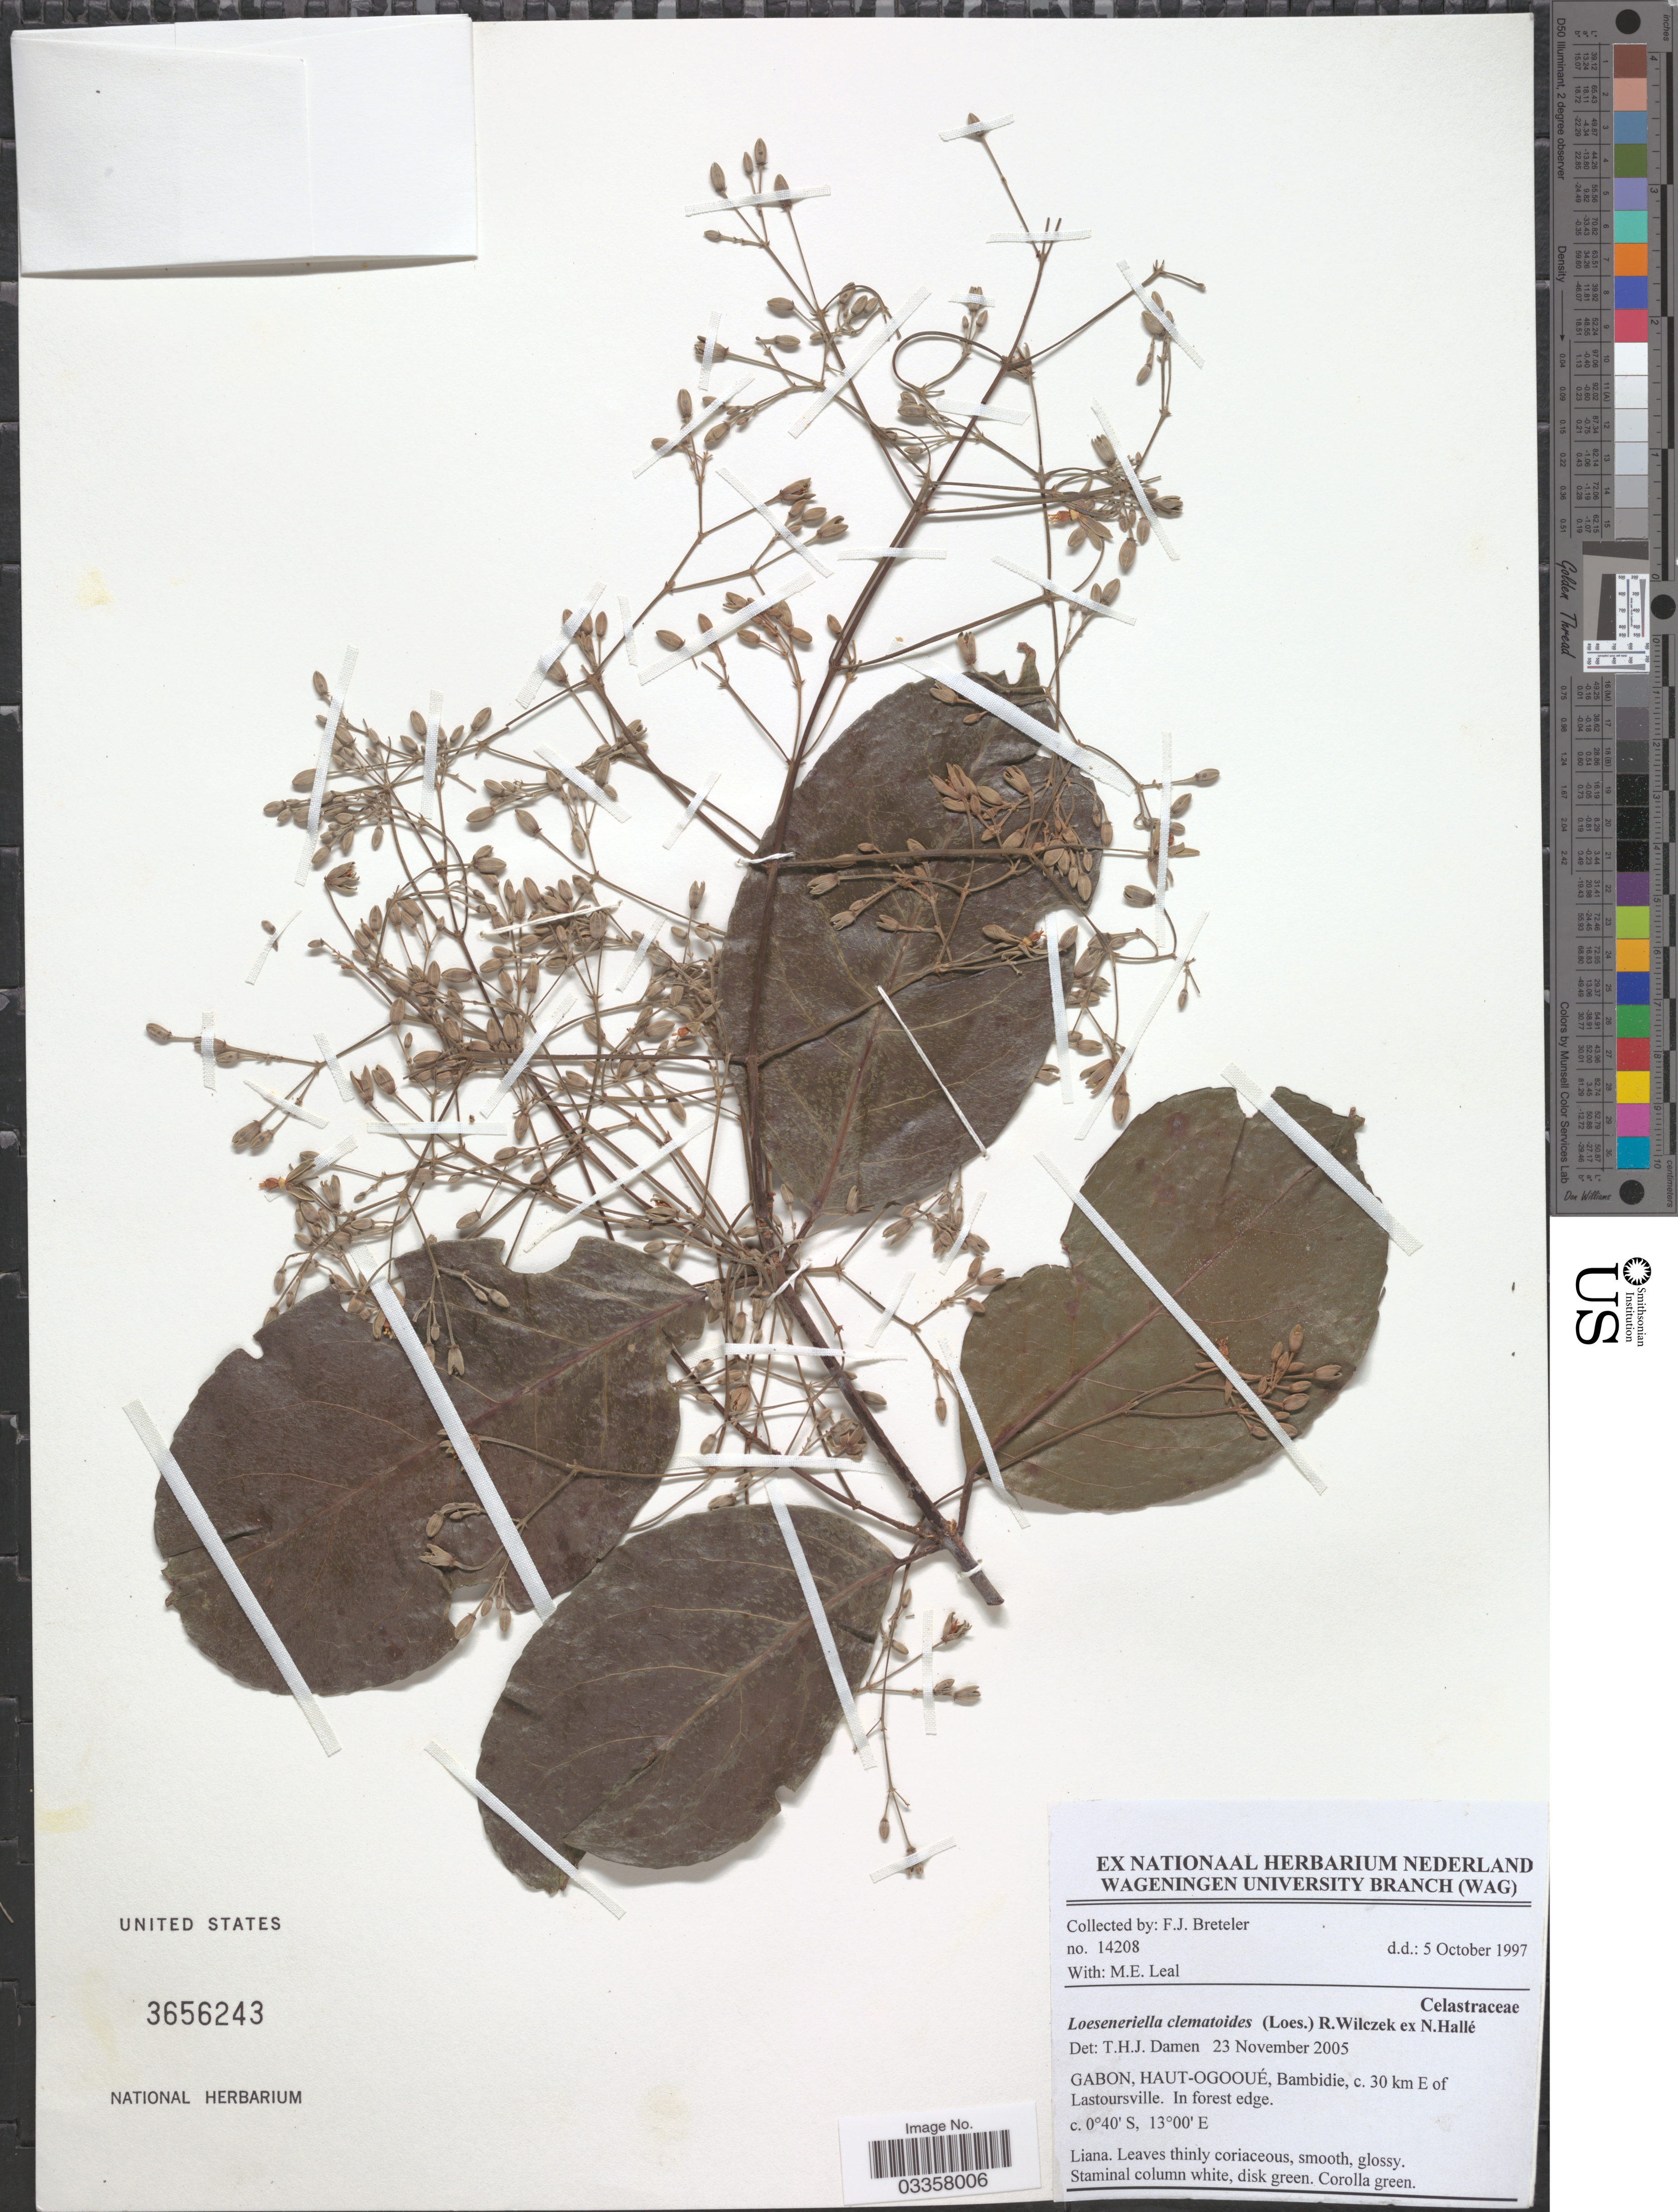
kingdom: Plantae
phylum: Tracheophyta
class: Magnoliopsida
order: Celastrales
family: Celastraceae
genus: Loeseneriella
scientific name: Loeseneriella clematoides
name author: (Loes.) R. Wilczek ex N. Hallé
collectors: F. J. Breteler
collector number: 14208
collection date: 1997-10-05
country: Gabon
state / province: Haut-Ogooue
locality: Bambidie, c. 30 km E of Lastoursville.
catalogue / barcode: US 3656243